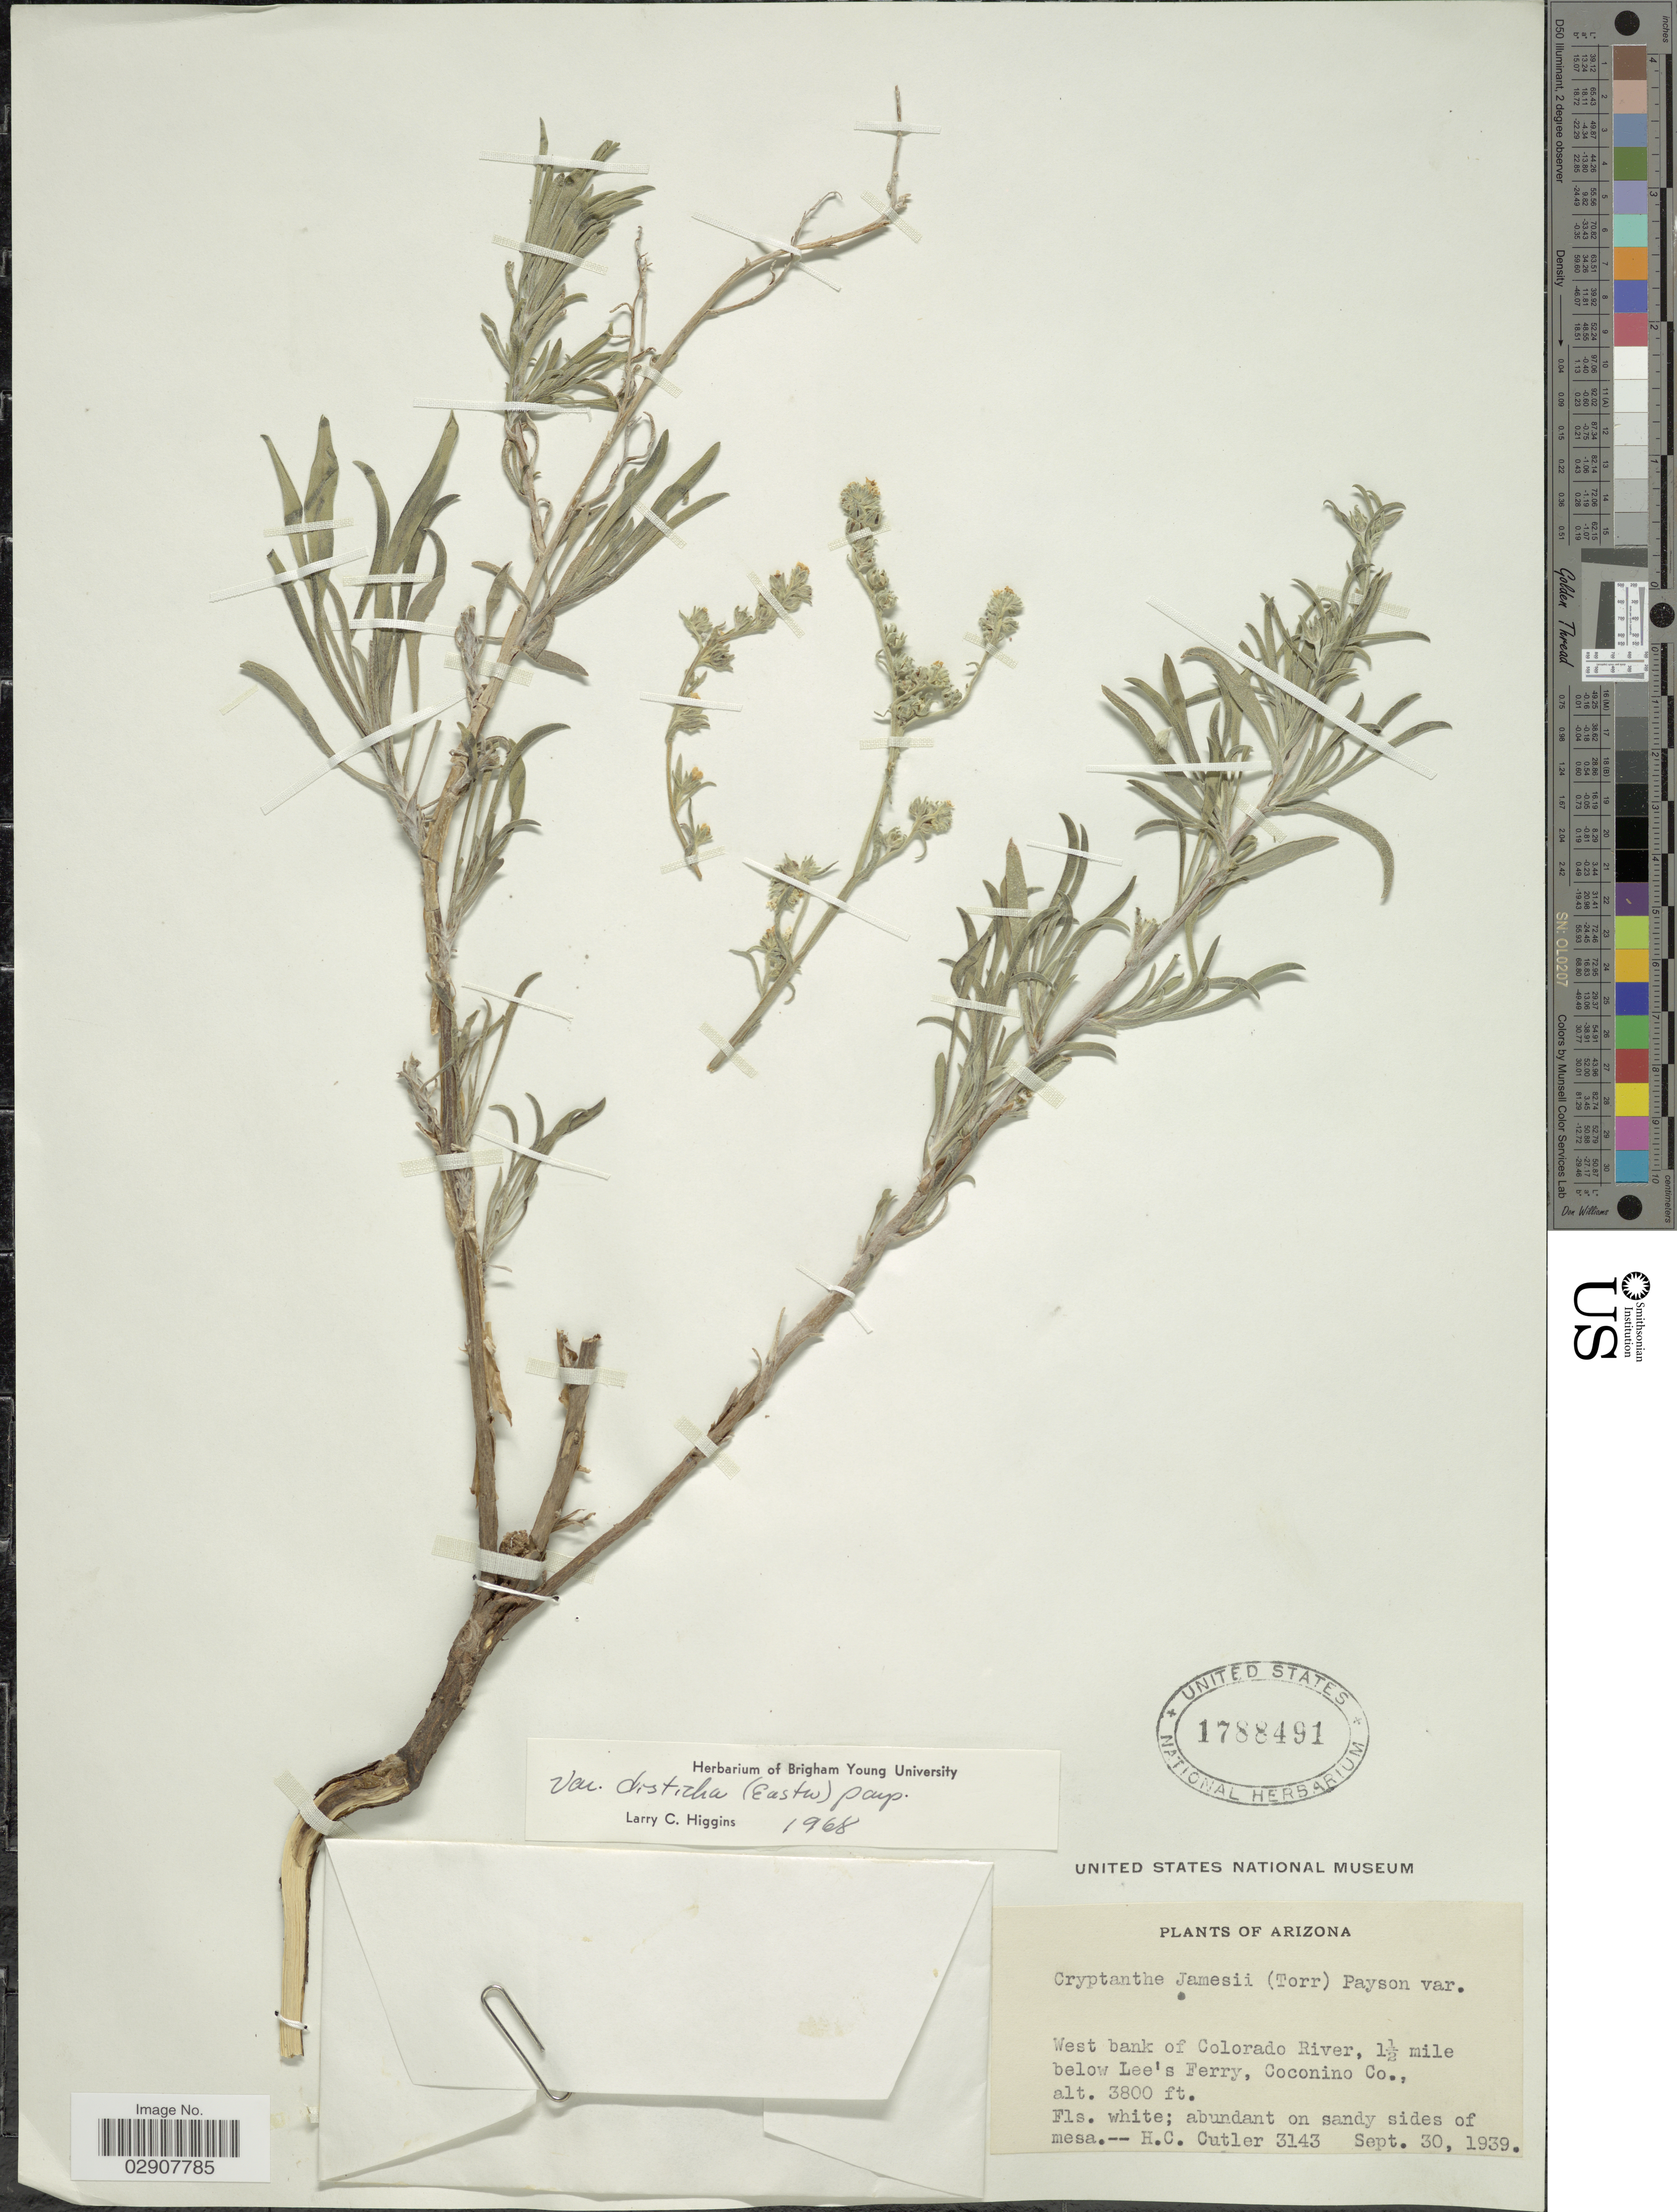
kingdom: Plantae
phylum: Tracheophyta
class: Magnoliopsida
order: Boraginales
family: Boraginaceae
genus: Cryptantha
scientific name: Cryptantha jamesii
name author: (Torr.) Payson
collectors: H. C. Cutler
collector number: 3143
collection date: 1939-09-30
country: United States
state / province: Arizona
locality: West bank of Colorado River, 1.5 mile below Lee's Ferry, Coconino Co. Arizona.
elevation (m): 1158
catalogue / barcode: US 1788491